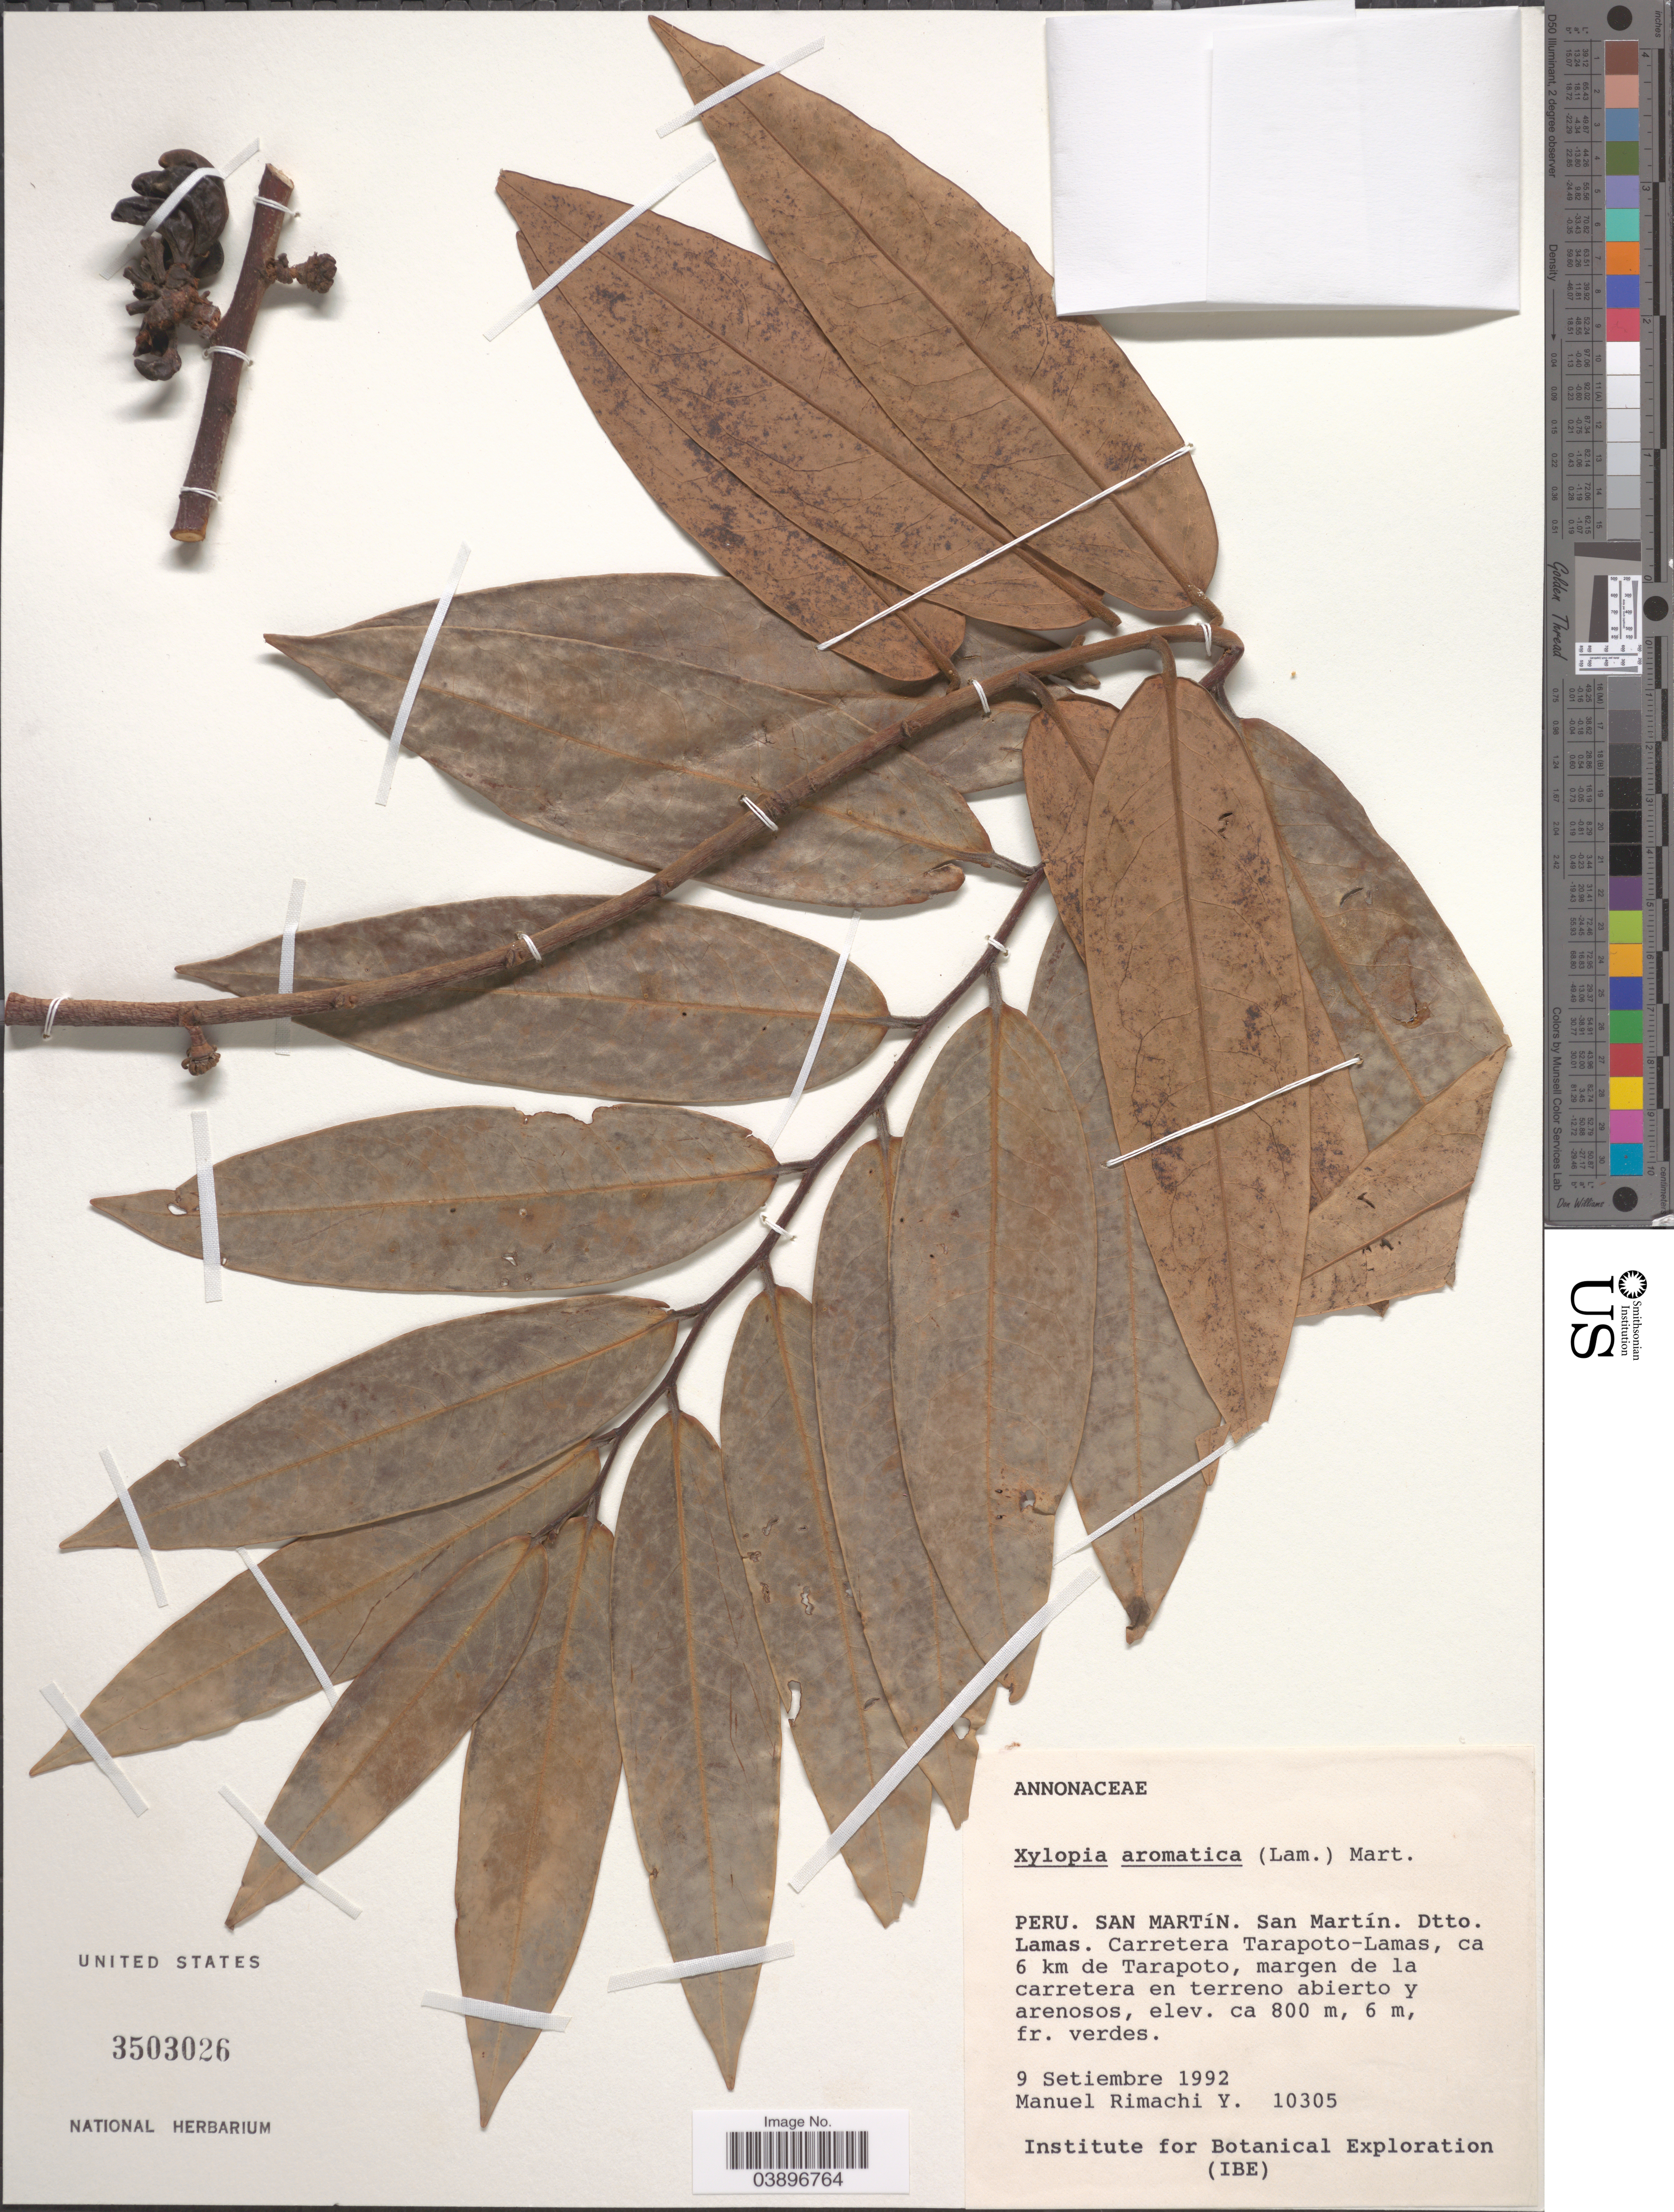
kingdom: Plantae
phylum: Tracheophyta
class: Magnoliopsida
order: Magnoliales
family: Annonaceae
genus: Xylopia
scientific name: Xylopia aromatica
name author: (Lam.) Mart.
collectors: M. Rimachi Y.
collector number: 10305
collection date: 1992-09-09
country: Peru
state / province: San Martín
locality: Dtto. Lamas. Carretera Tarapoto-Lamas, ca 6 km de Tarapoto.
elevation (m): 800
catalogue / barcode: US 3503026